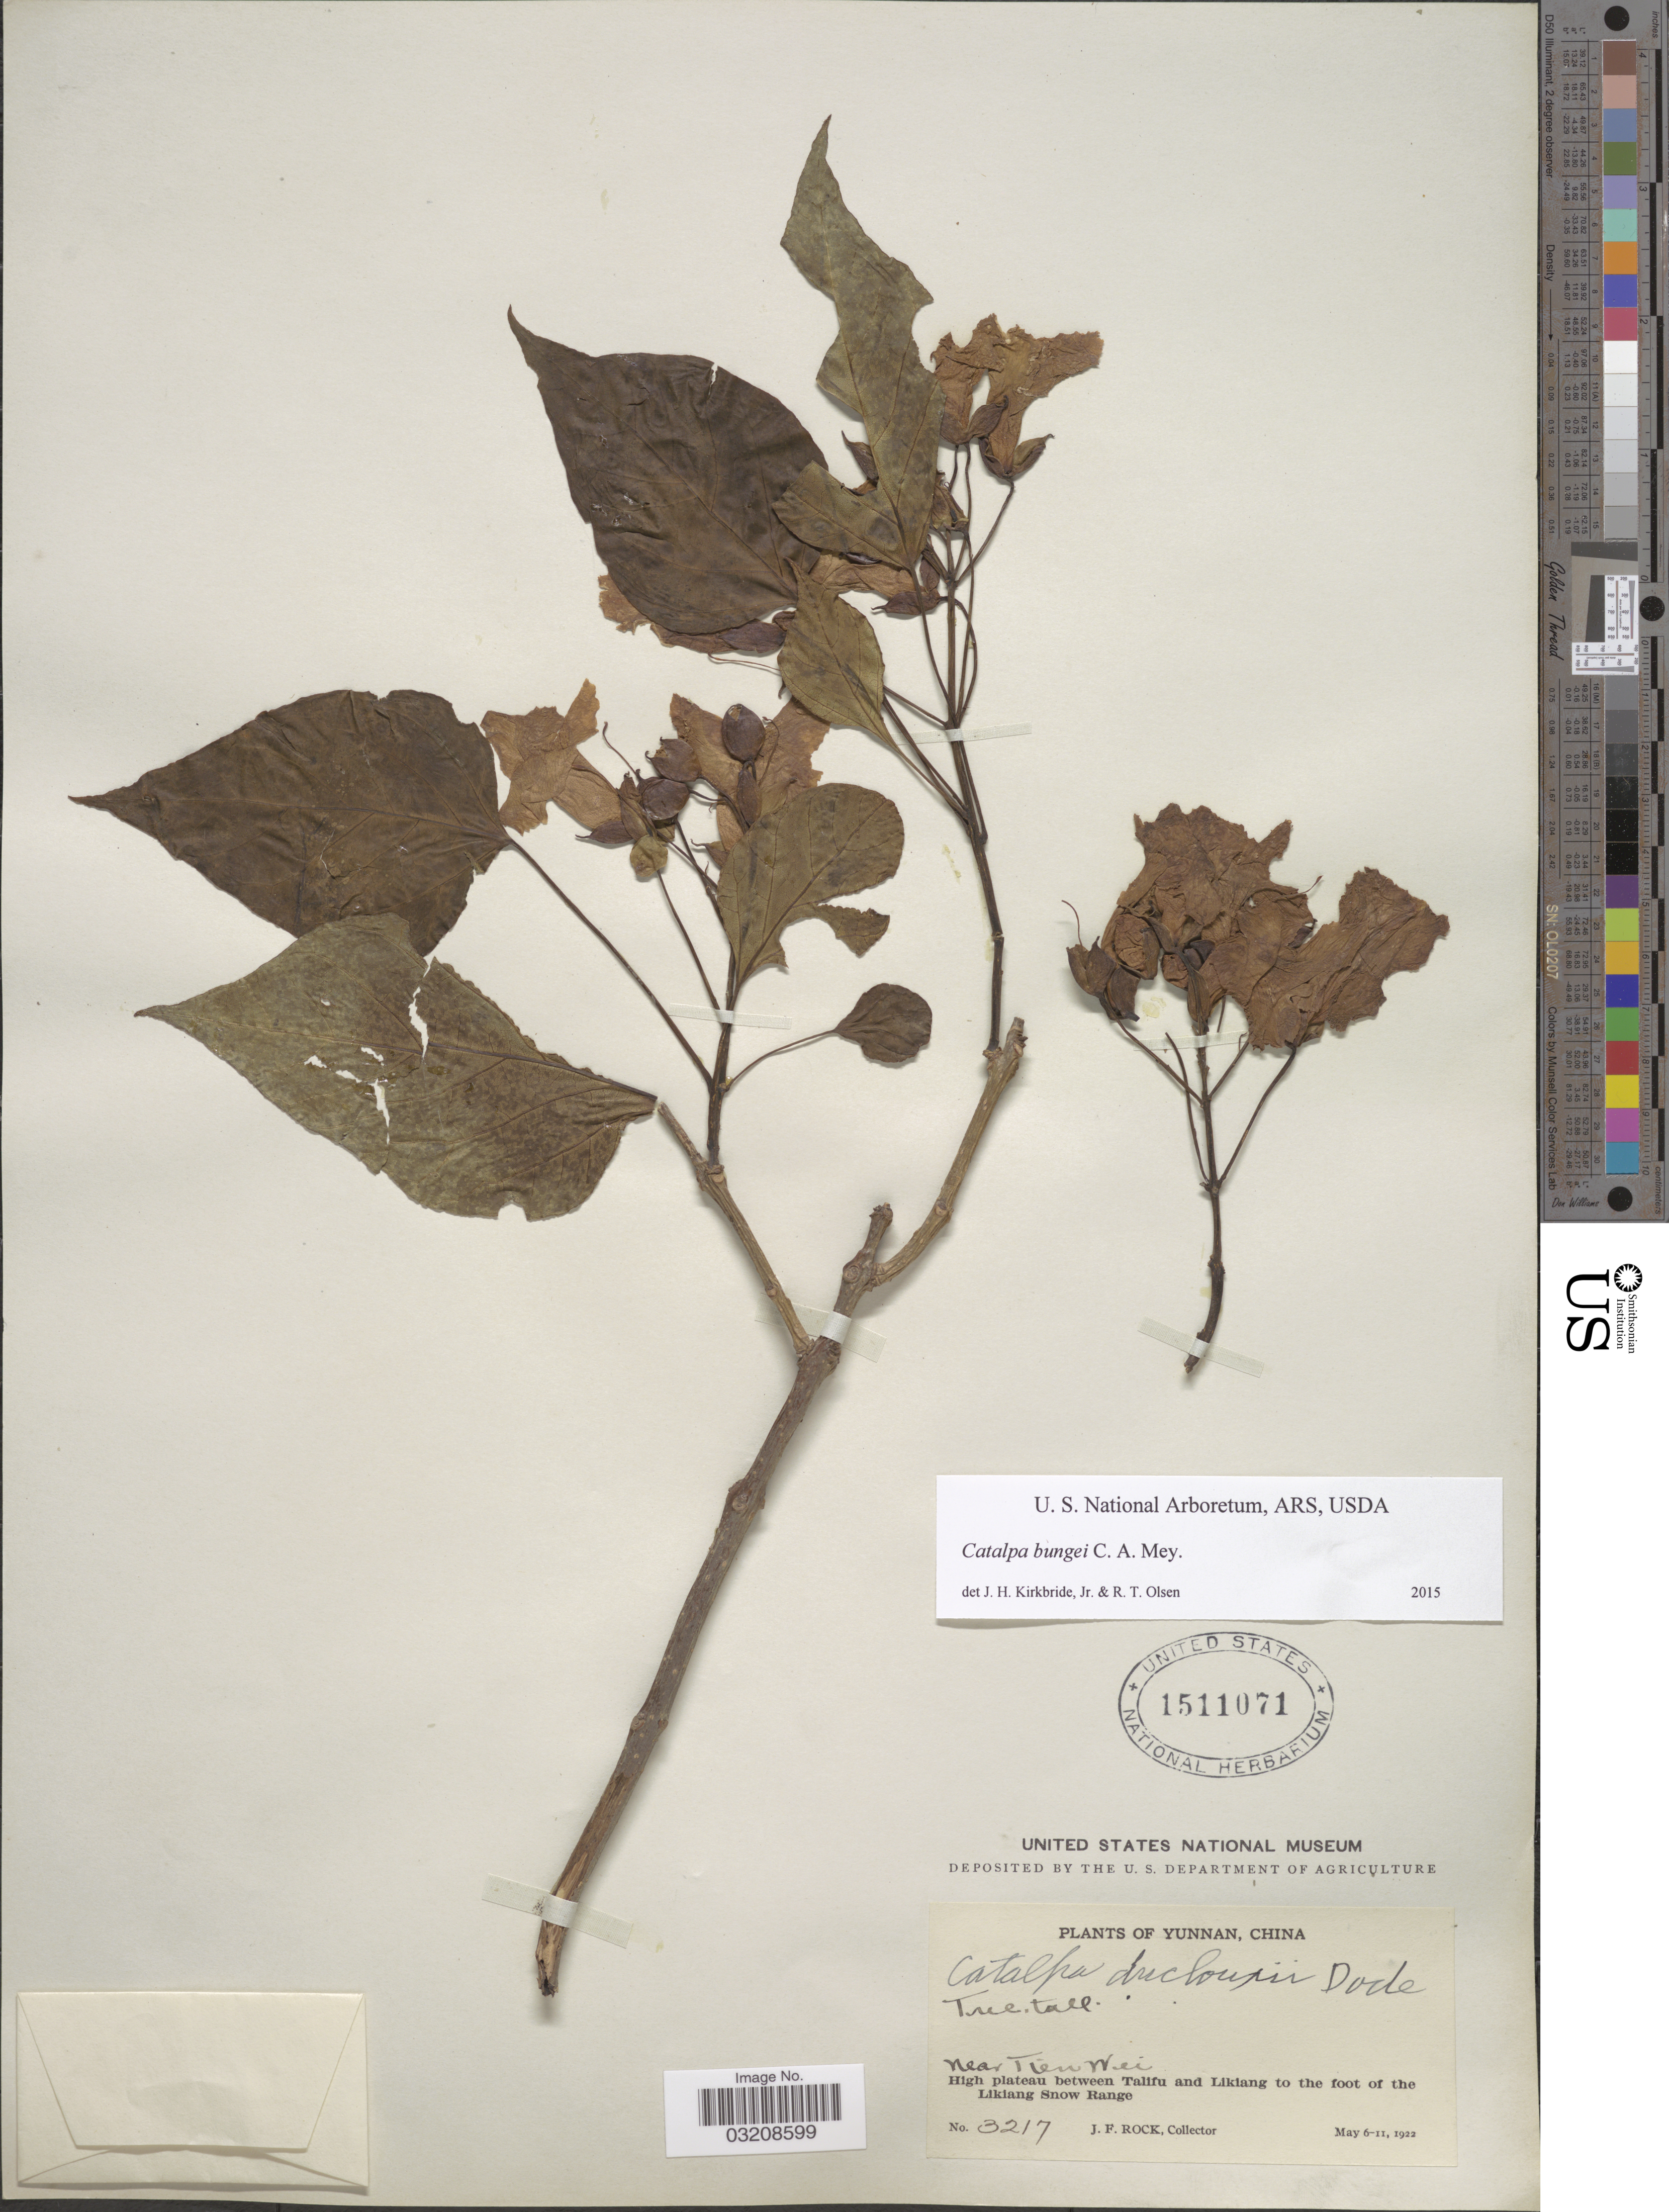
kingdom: Plantae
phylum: Tracheophyta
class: Magnoliopsida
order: Lamiales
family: Bignoniaceae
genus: Catalpa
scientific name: Catalpa bungei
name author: C.A. Mey.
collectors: J. Rock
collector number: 3217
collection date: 1922-05-06/1922-05-11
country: China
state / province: Yunnan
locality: Near Tien Wei. High plateau between Talifu and Likiang to the foot of the Likiang Snow Range.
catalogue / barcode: US 1511071